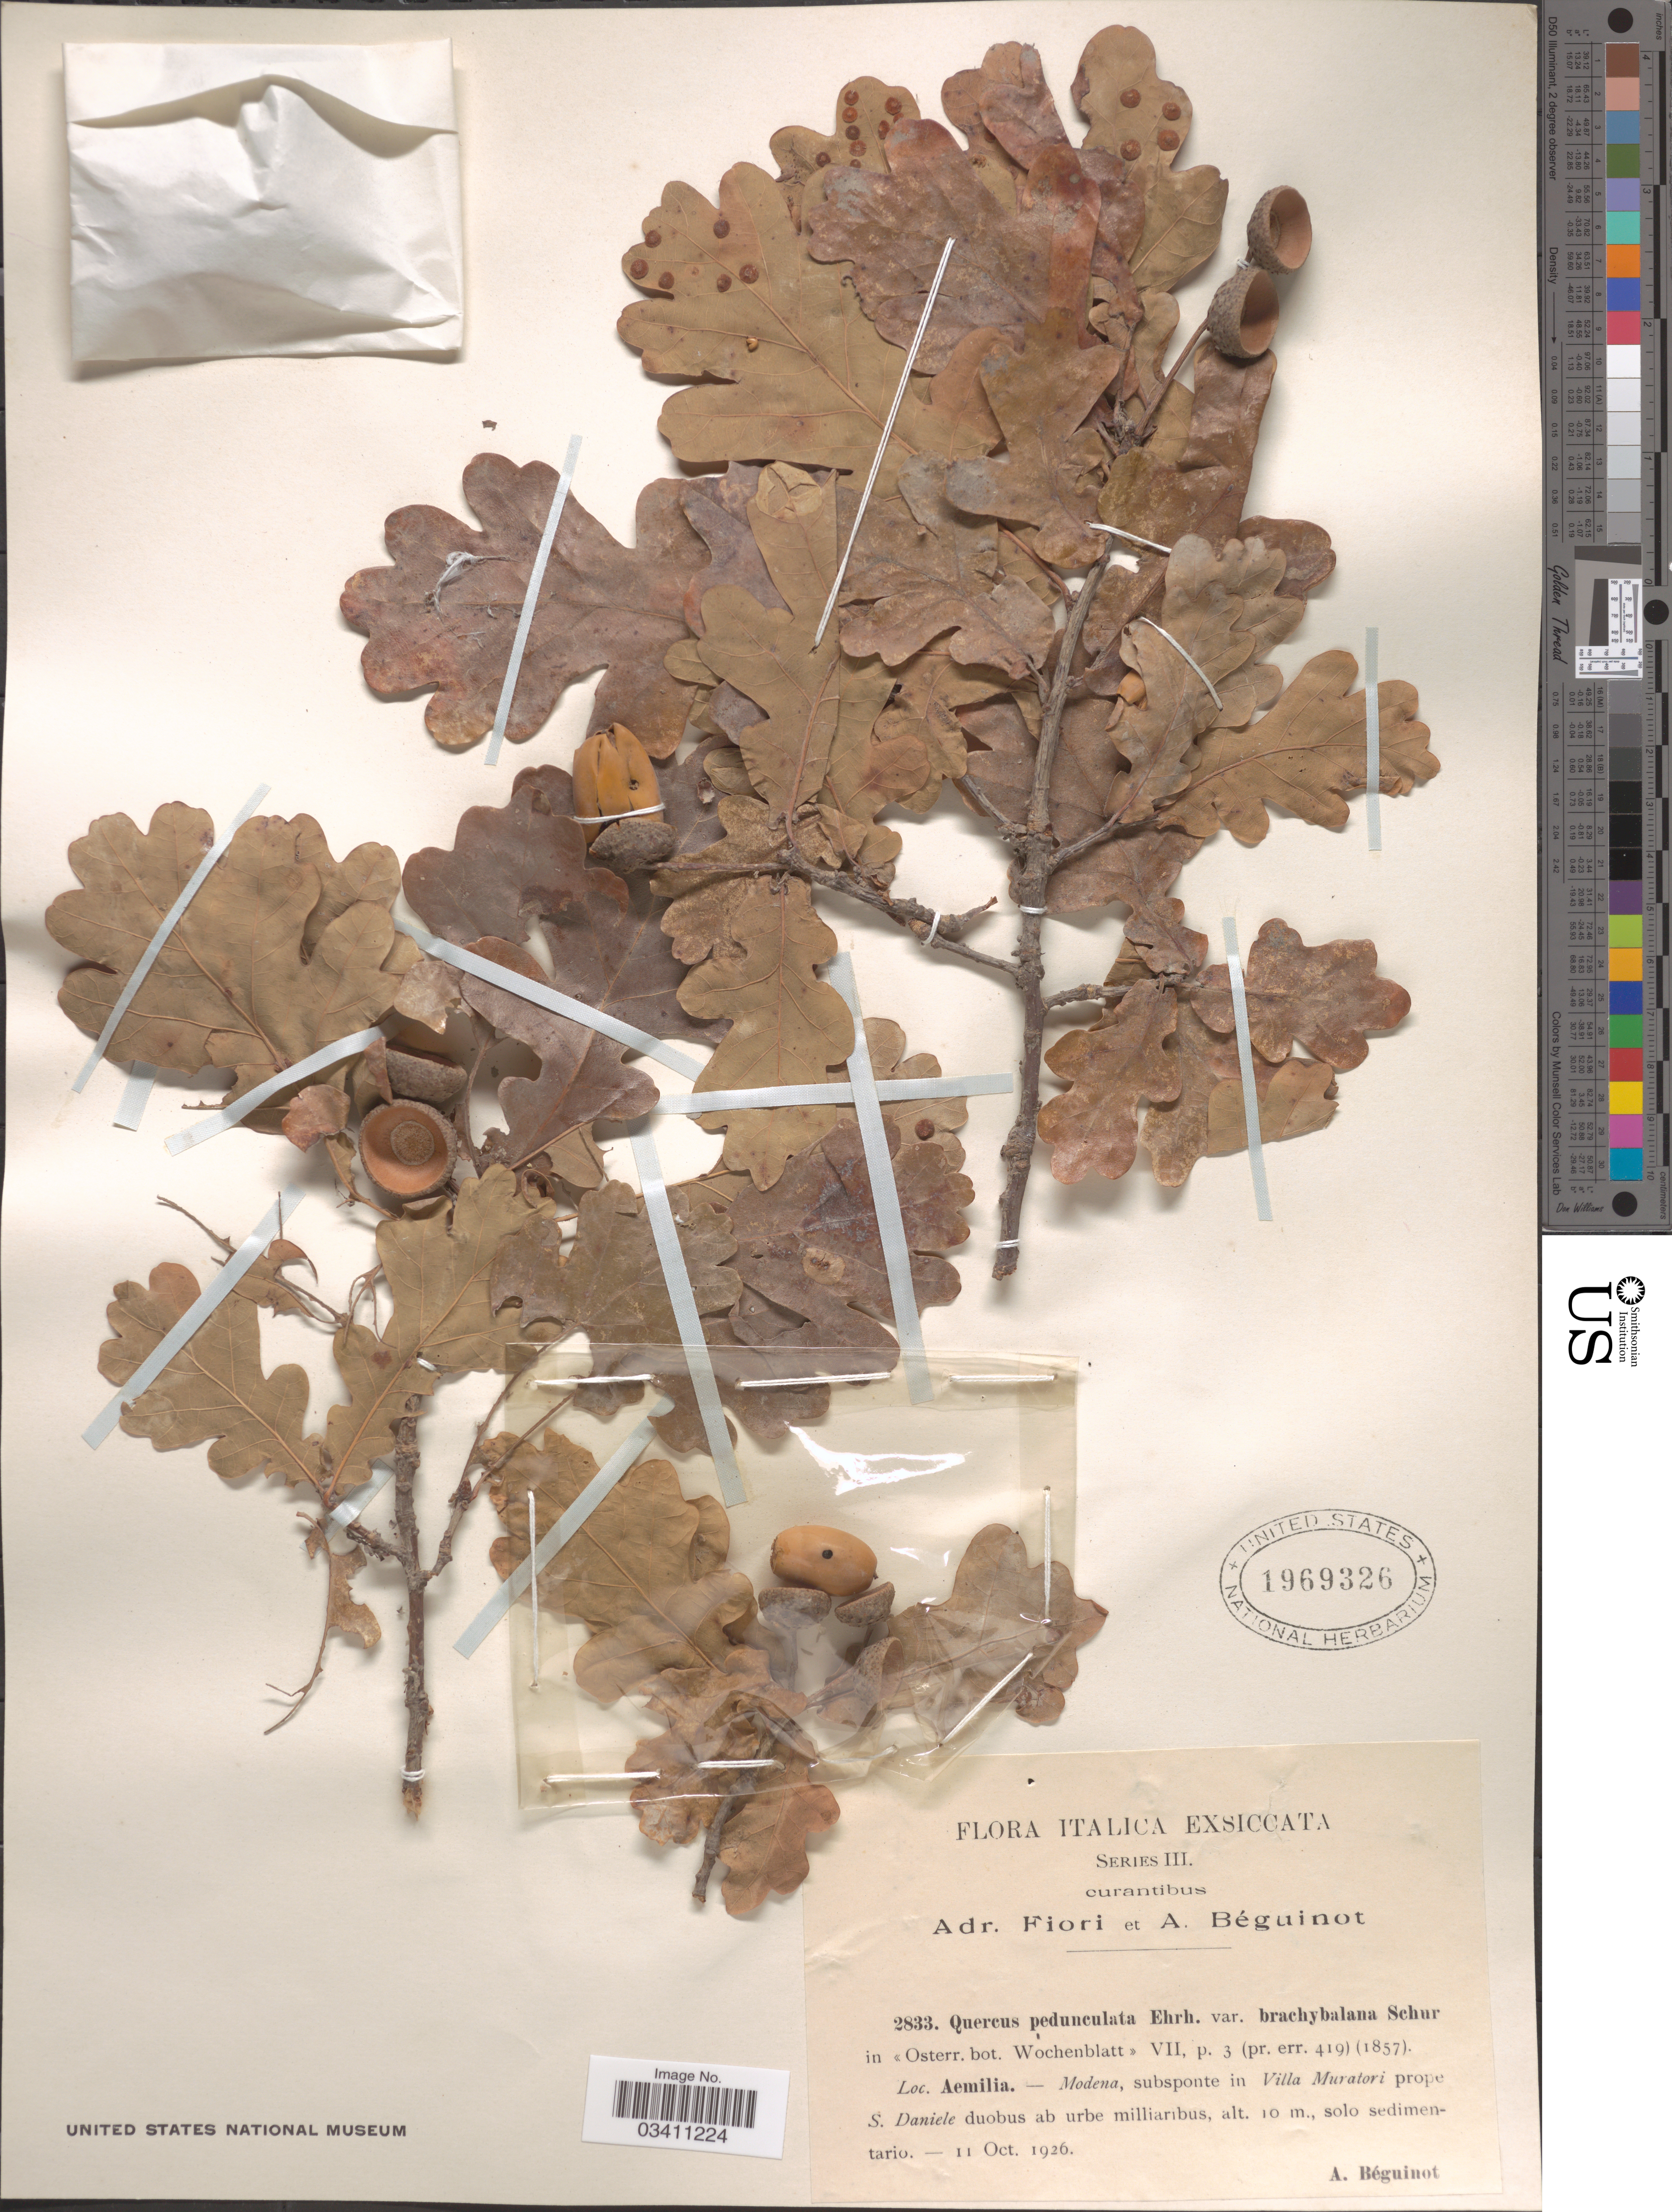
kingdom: Plantae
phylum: Tracheophyta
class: Magnoliopsida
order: Fagales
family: Fagaceae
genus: Quercus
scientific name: Quercus robur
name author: L.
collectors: A. Béguinot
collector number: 2833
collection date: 1926-10-11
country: Italy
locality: Aemilia. - Modena, subsponte in Villa Muratori prope S. Daniele duobus ab urbe milliaribus.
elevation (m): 10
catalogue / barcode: US 1969326